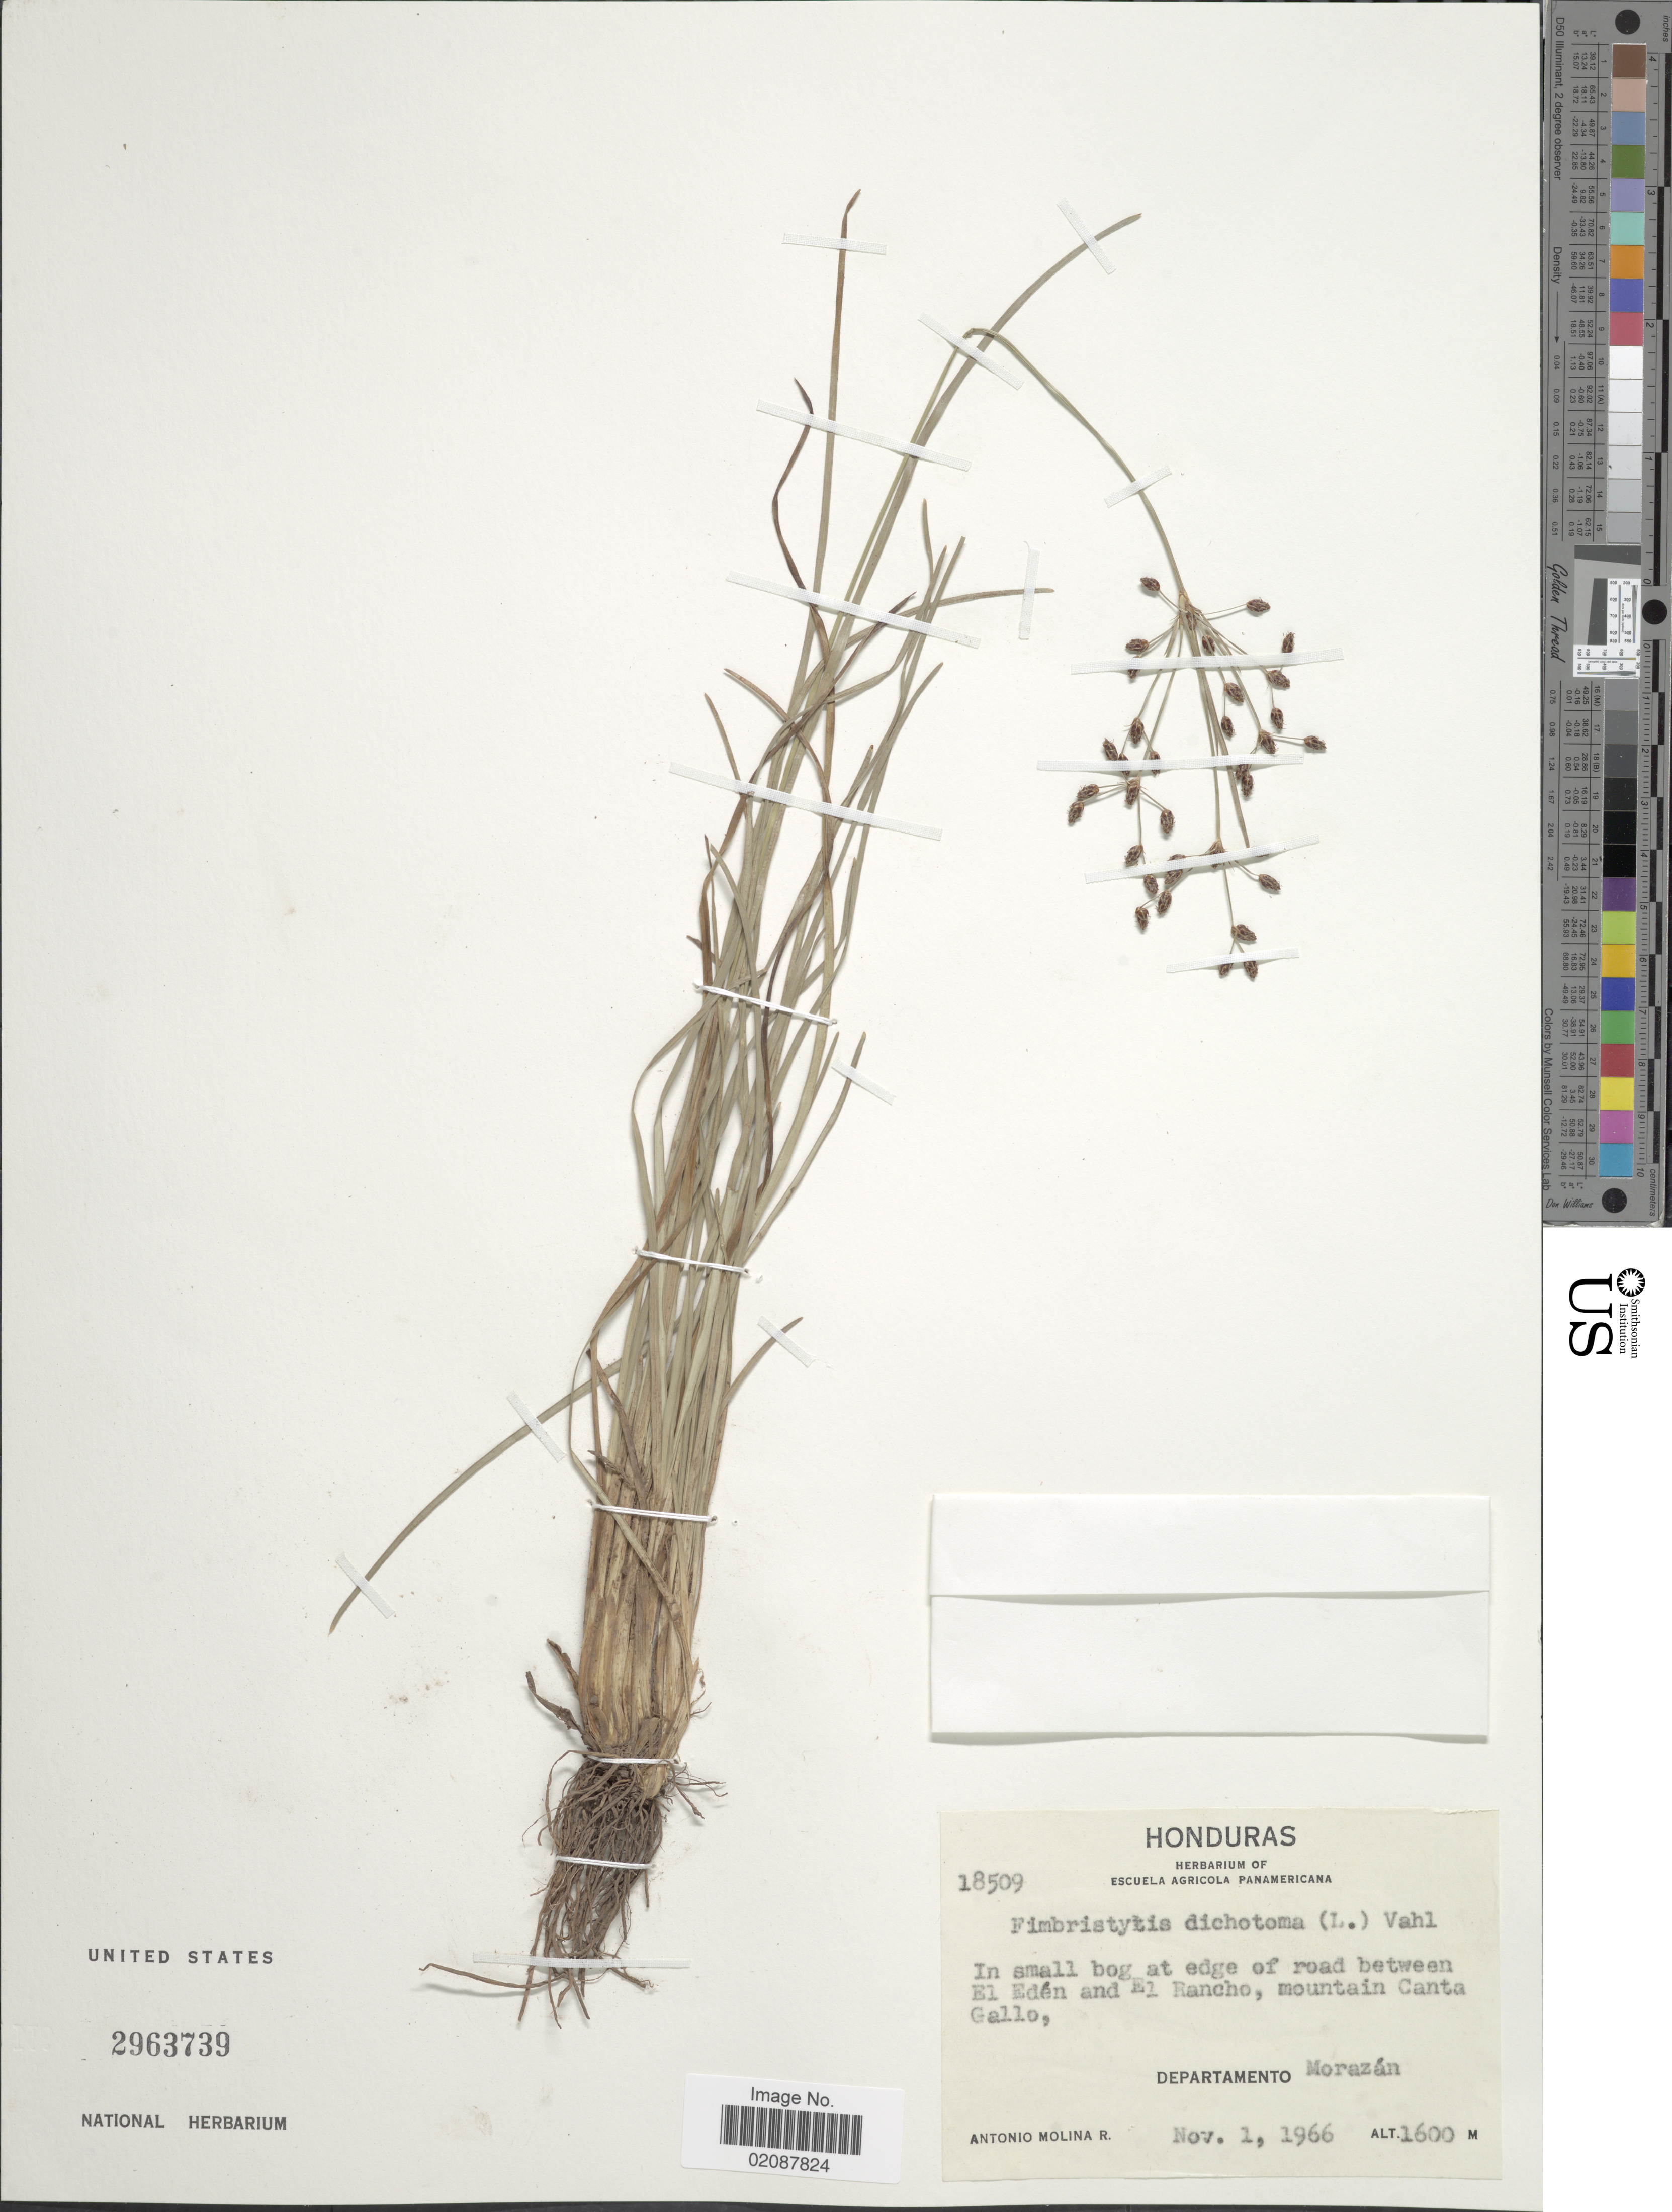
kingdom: Plantae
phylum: Tracheophyta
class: Liliopsida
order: Poales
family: Cyperaceae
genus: Fimbristylis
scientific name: Fimbristylis dichotoma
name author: (L.) Vahl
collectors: A. Molina R.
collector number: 18509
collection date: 1966-11-01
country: Honduras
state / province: Fco. Morazán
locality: In small bog at edge of road between El Edén and El Rancho, mountain Canta Gallo, Departamento Morazán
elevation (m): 1600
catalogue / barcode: US 2963739